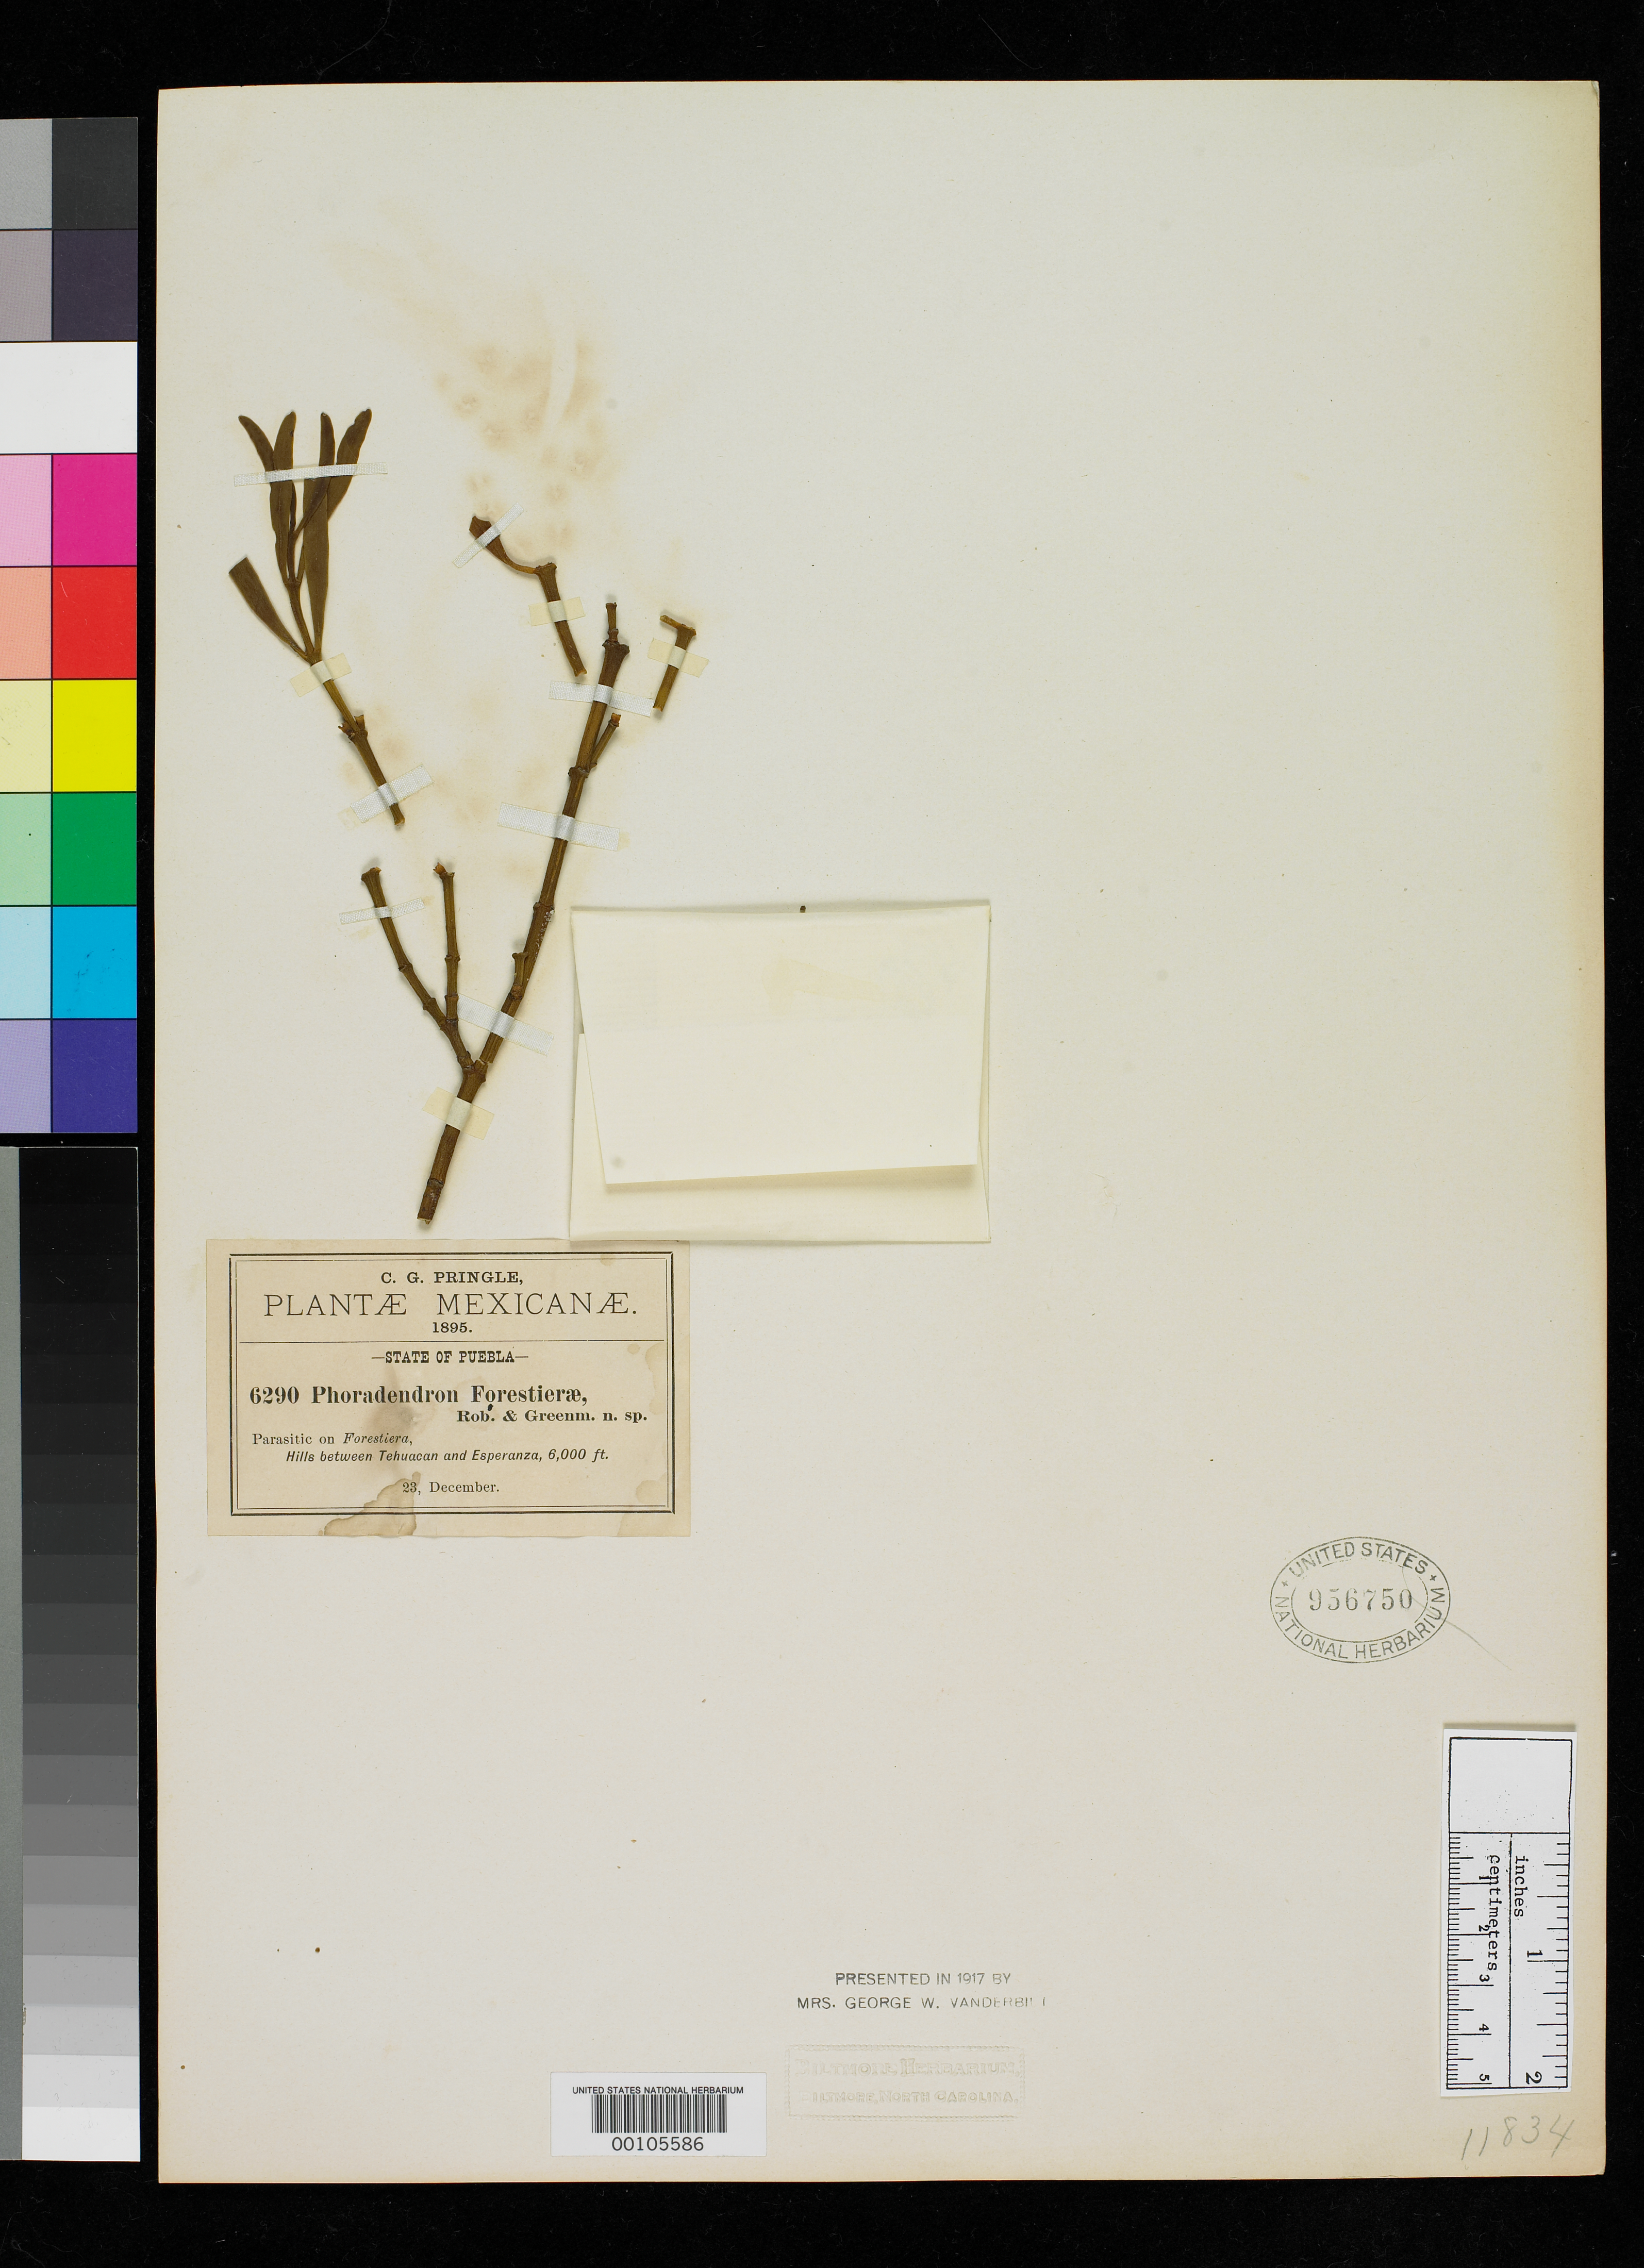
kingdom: Plantae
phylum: Tracheophyta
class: Magnoliopsida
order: Santalales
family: Viscaceae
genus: Phoradendron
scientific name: Phoradendron forestierae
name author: B.L. Rob. & Greenm.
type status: Isotype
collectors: C. G. Pringle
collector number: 6290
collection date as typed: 23 Dec 1895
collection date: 1895-12-23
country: Mexico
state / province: Puebla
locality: Hills between Tehuacan and Esperanza.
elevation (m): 1829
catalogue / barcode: US 956750